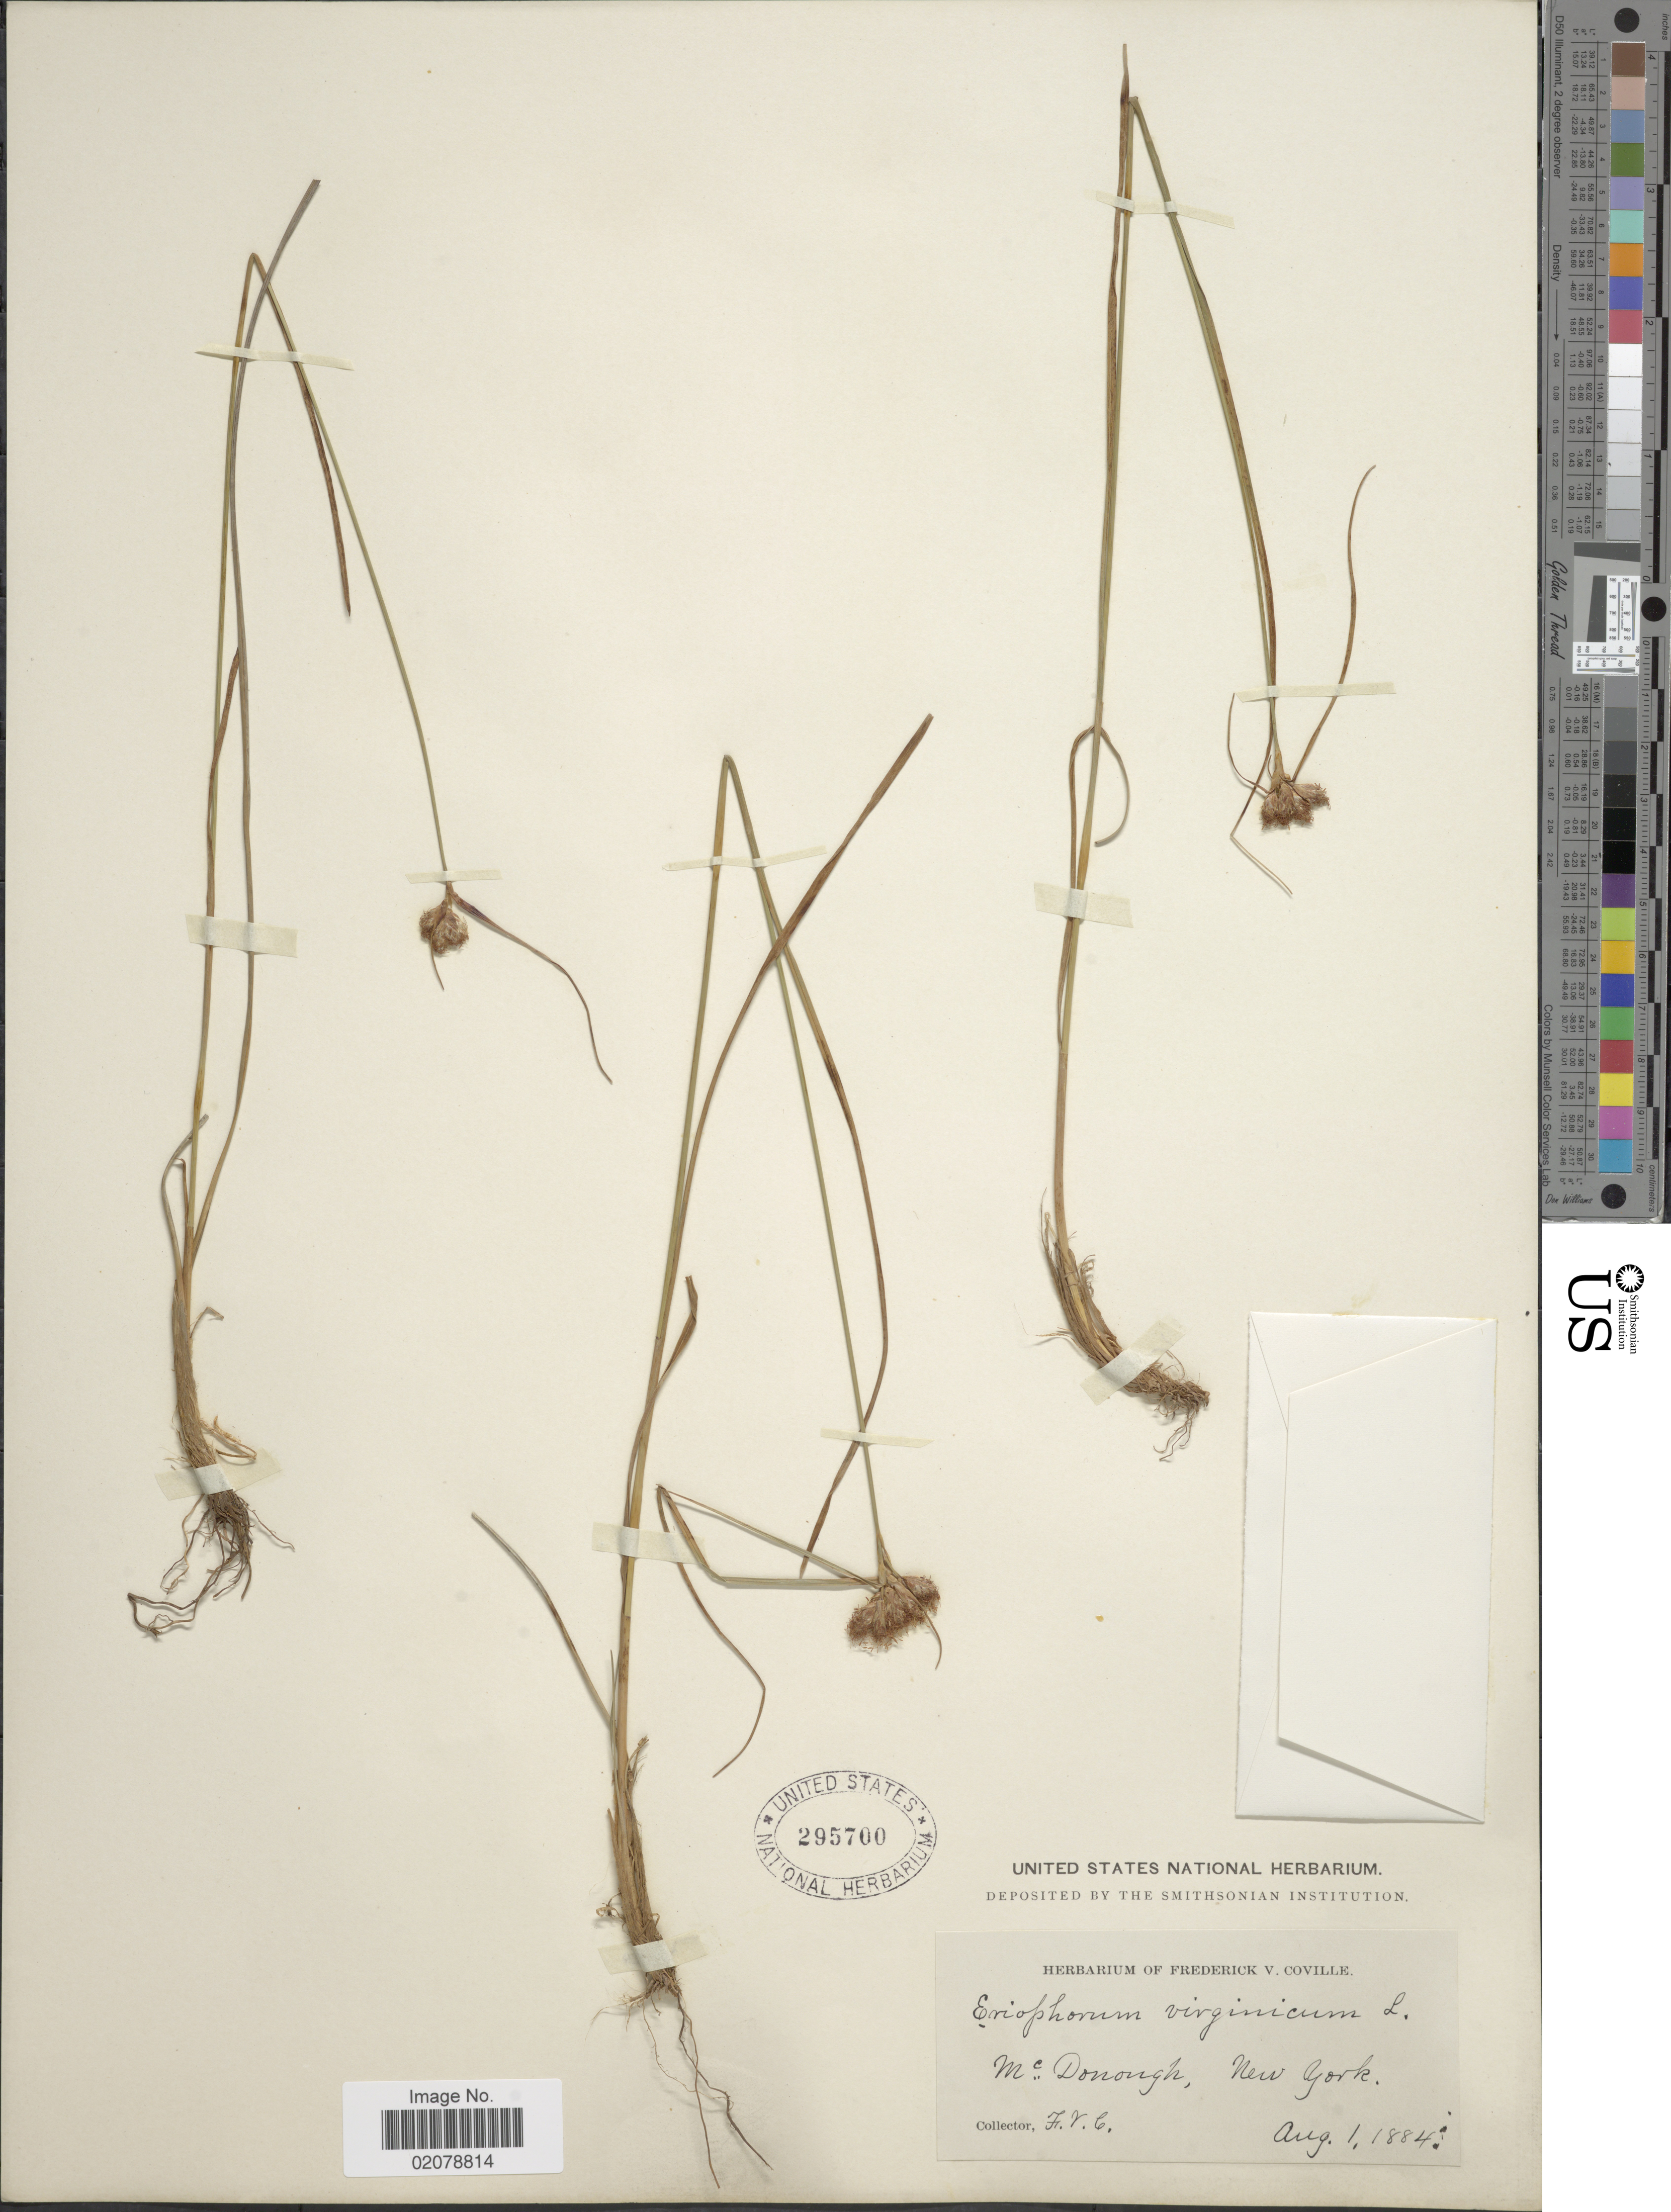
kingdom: Plantae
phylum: Tracheophyta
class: Liliopsida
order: Poales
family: Cyperaceae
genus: Eriophorum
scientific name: Eriophorum virginicum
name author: L.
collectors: F. V. Coville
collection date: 1884-08-01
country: United States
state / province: New York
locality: McDonough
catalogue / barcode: US 295700